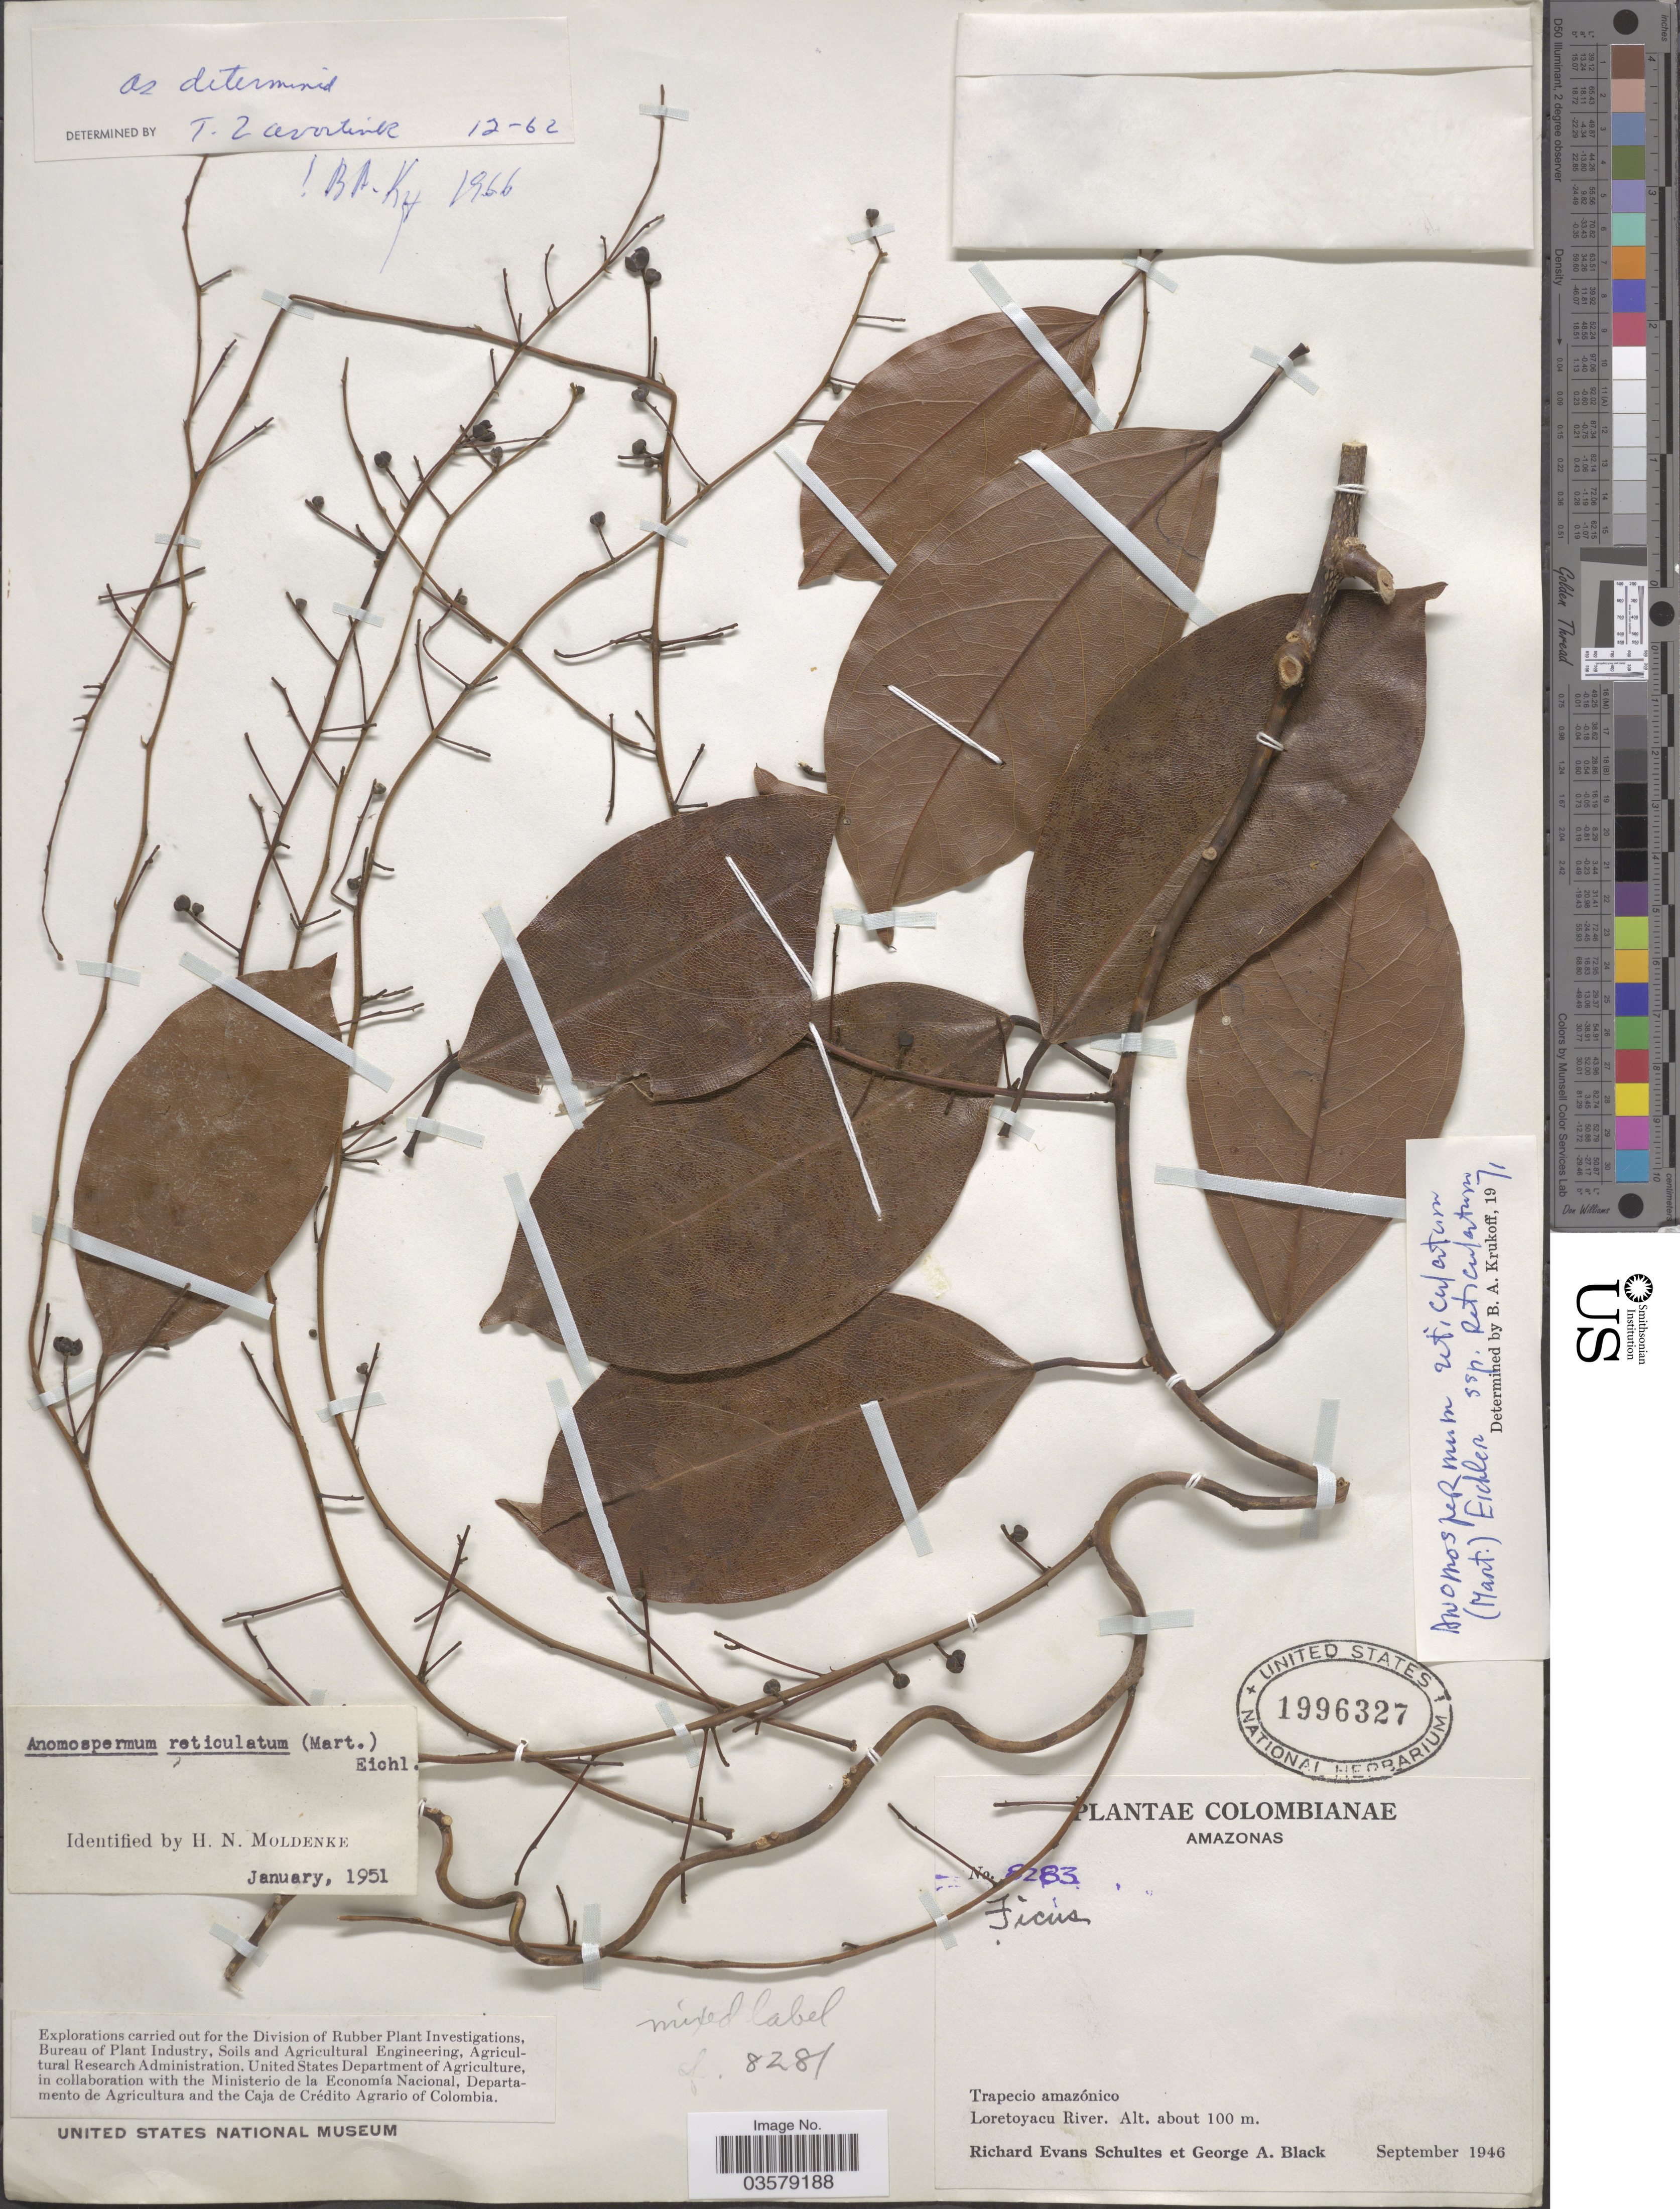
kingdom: Plantae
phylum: Tracheophyta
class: Magnoliopsida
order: Ranunculales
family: Menispermaceae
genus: Anomospermum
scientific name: Anomospermum reticulatum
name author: (Mart.) Eichler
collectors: R. E. Schultes & G. A. Black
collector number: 8283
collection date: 1946-09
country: Colombia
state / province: Amazônas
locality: Trapecio amazónico. Loretoyacu River.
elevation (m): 100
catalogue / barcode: US 1996327